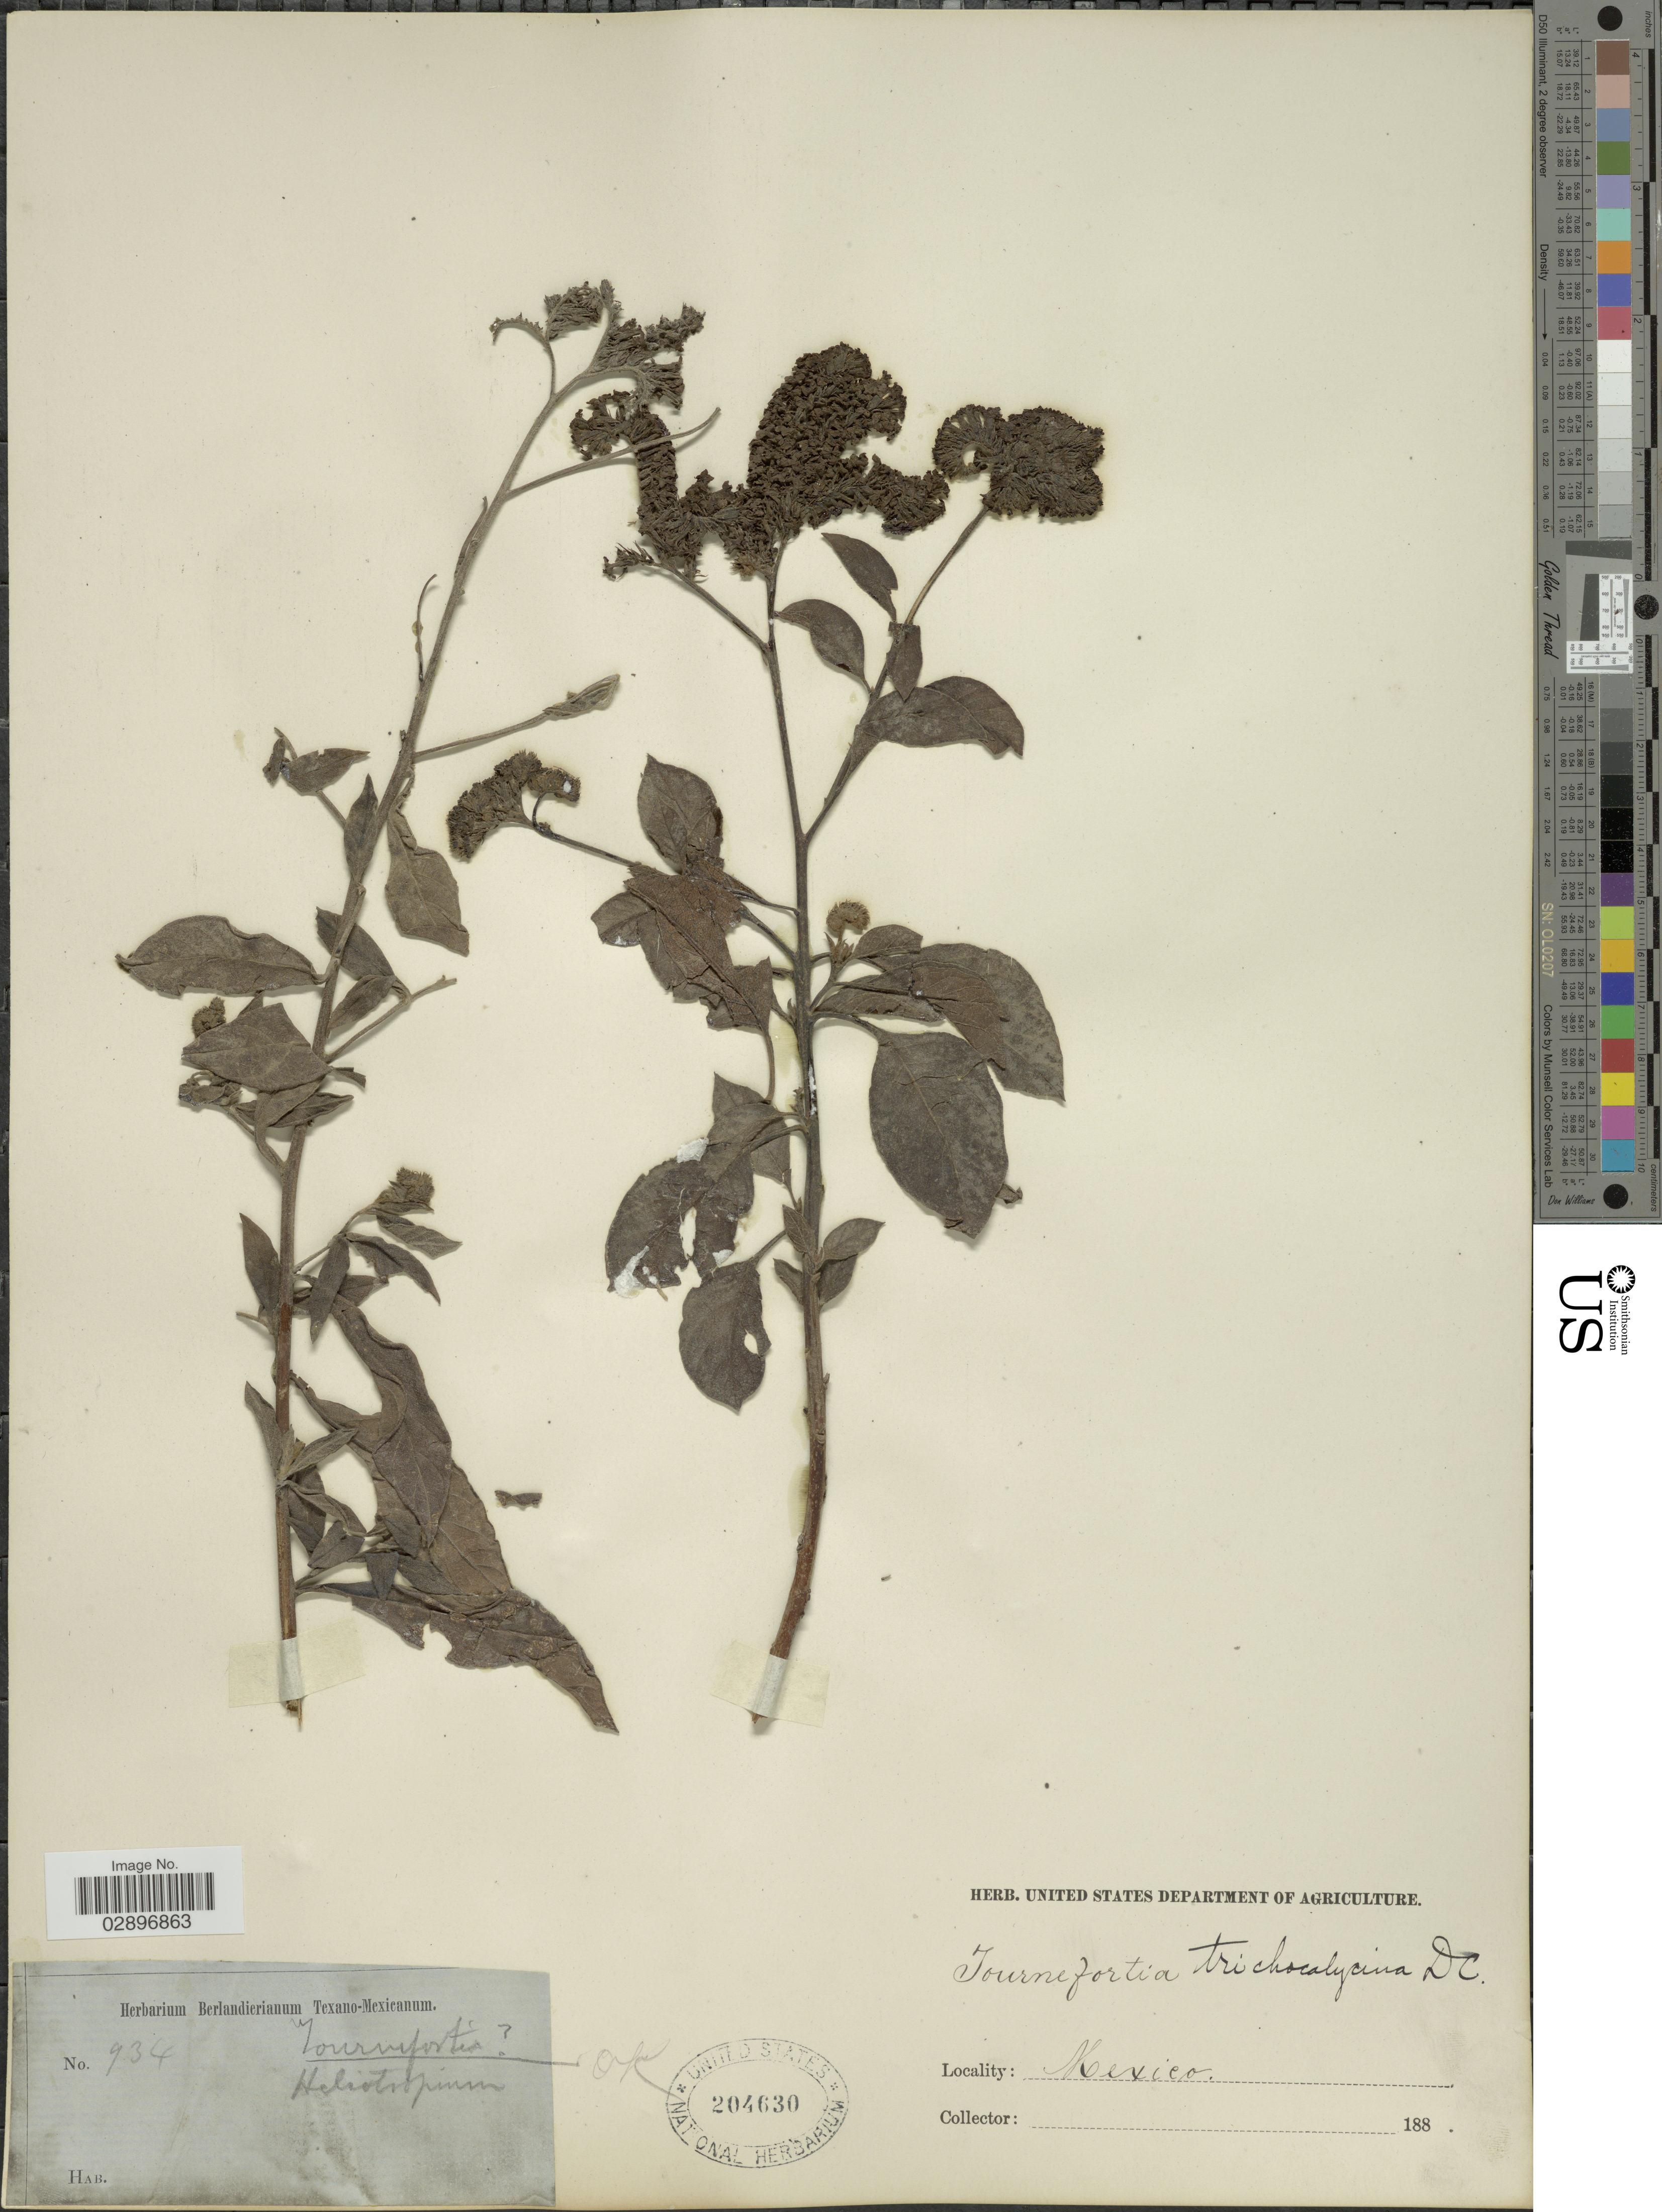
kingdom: Plantae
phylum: Tracheophyta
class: Magnoliopsida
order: Boraginales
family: Heliotropiaceae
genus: Tournefortia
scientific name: Tournefortia trichocalycina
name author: A. DC.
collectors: ex Herb. Berlandierianum Texano-Mexicanum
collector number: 934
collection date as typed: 188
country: Mexico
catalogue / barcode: US 204630